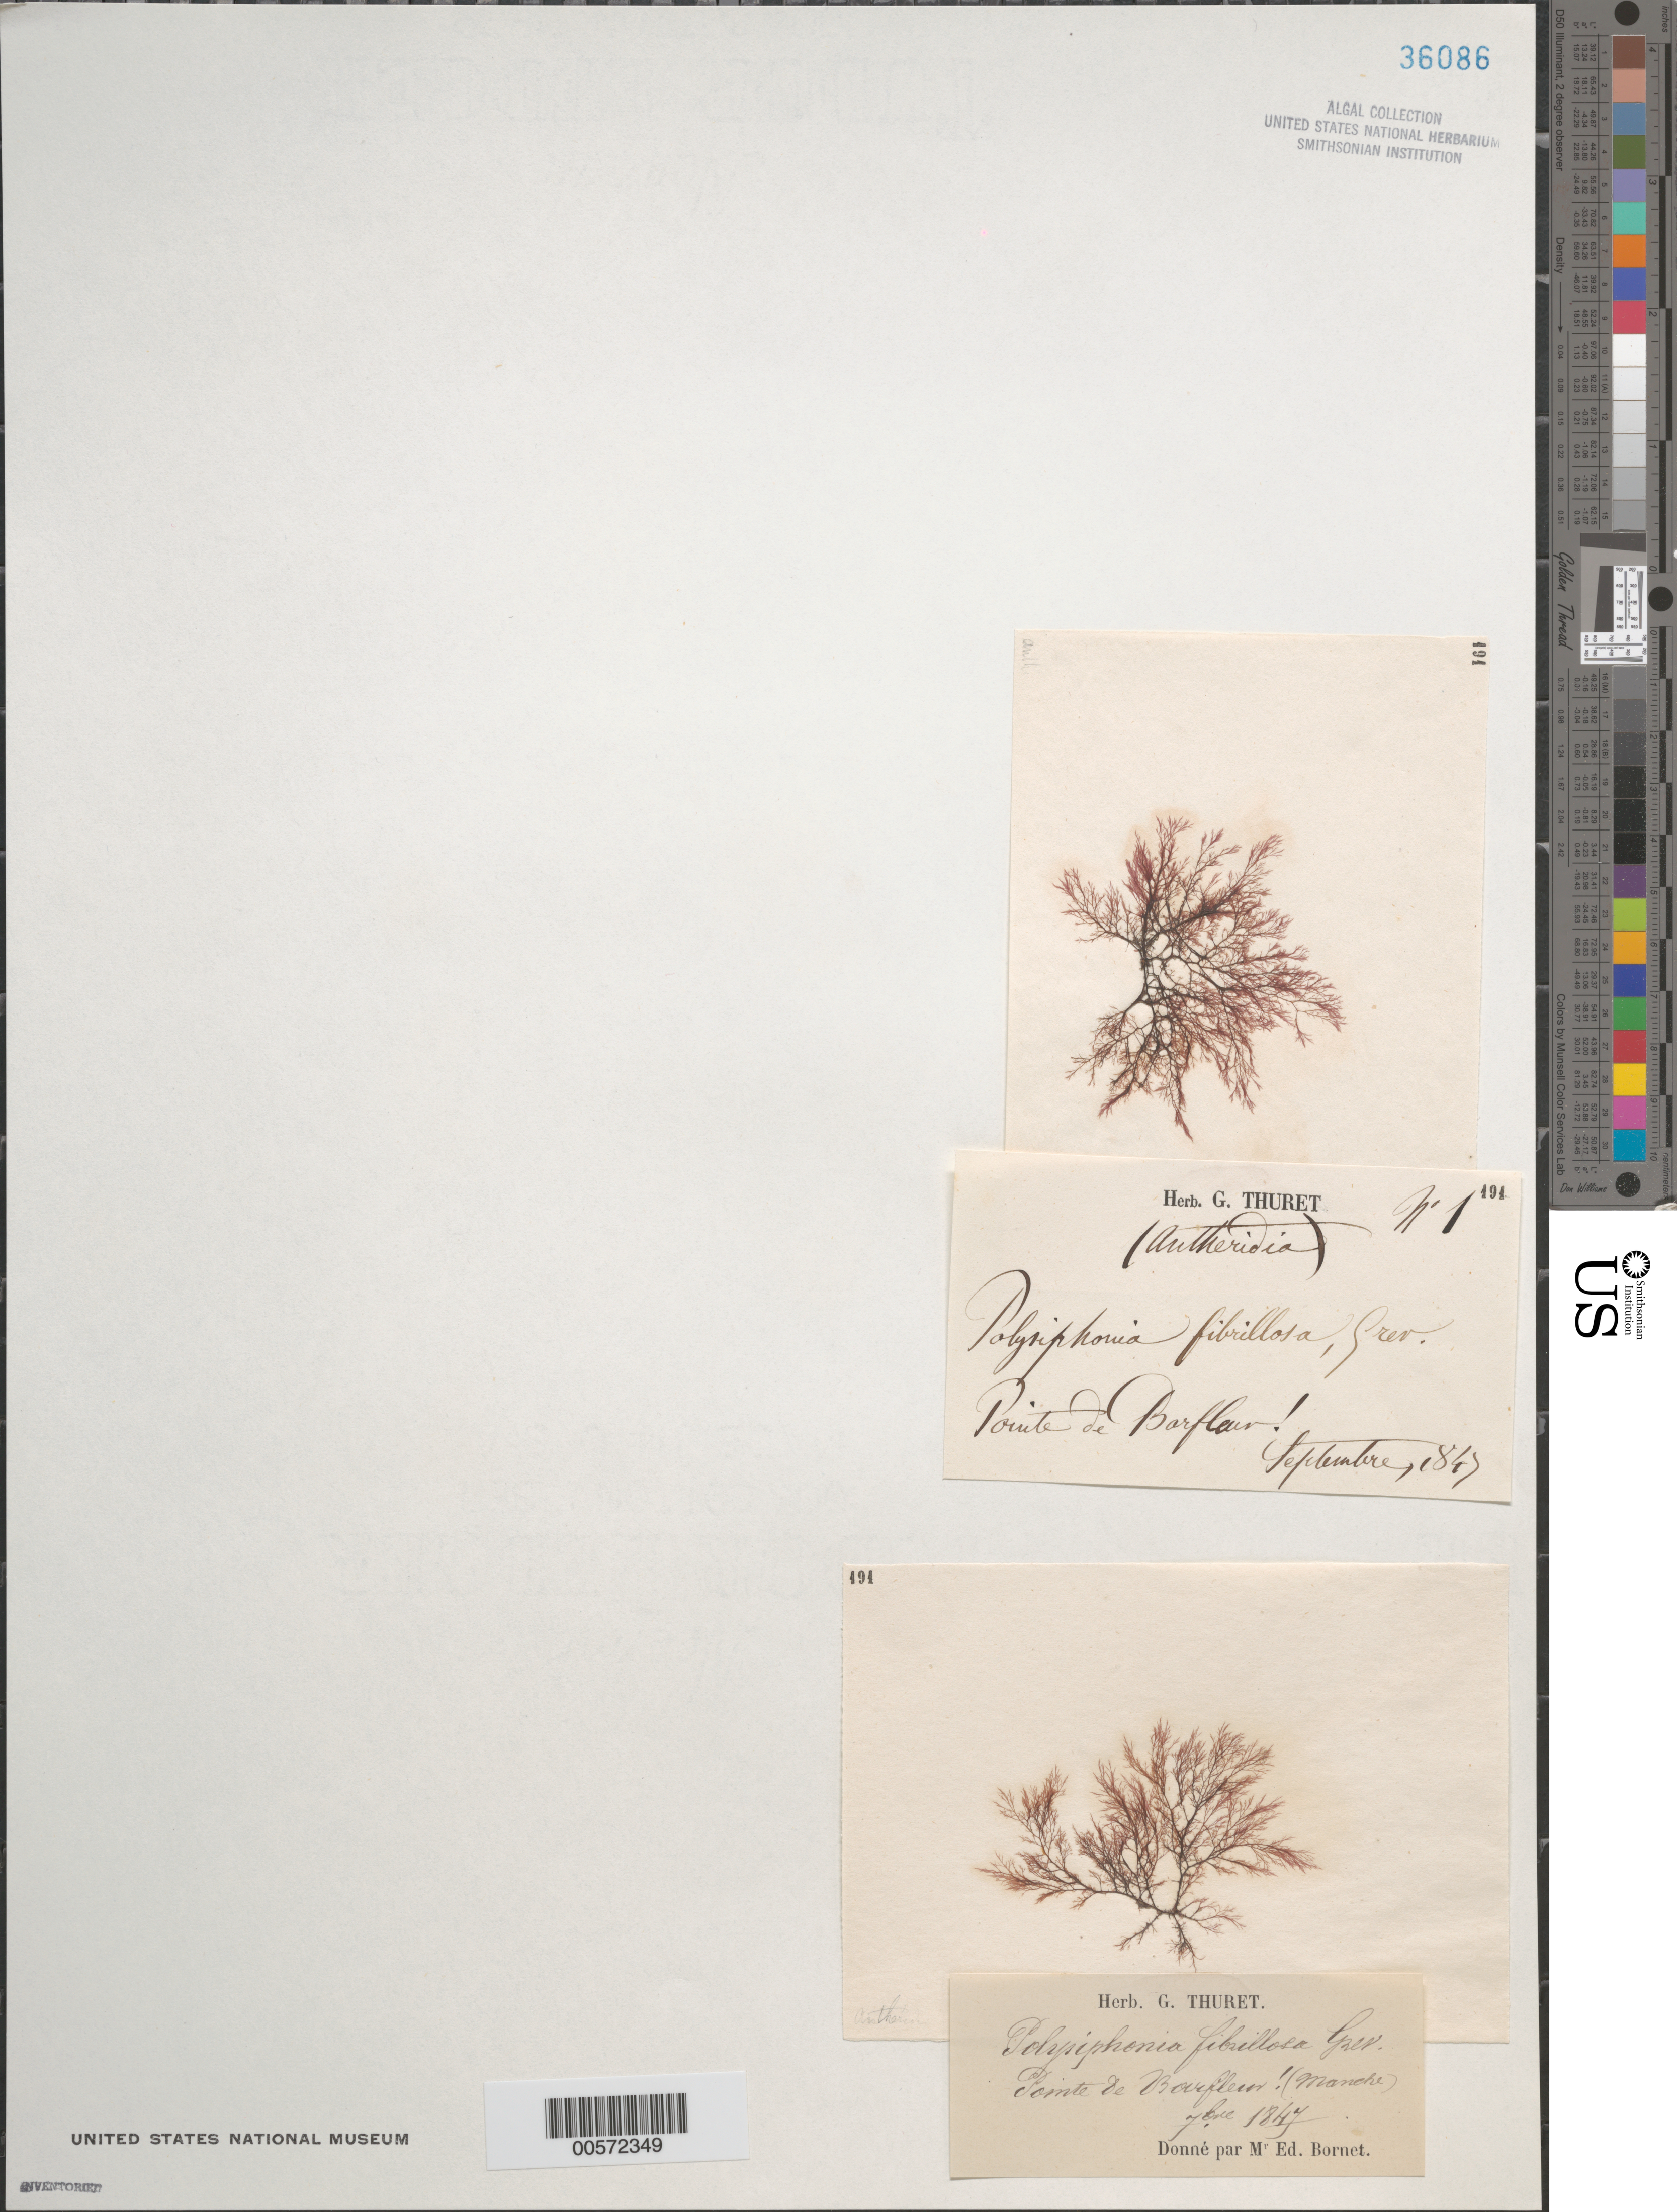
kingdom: Plantae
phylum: Rhodophyta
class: Florideophyceae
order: Ceramiales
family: Rhodomelaceae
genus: Leptosiphonia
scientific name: Leptosiphonia fibrillosa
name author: (C. Agardh) Savoie & G.W. Saunders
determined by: Algae name updating Project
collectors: Thuret, G. (herbarium)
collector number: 191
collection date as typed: Sep 1847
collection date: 1847-09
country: France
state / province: Normandie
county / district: Manche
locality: Pointe de barfleur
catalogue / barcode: US 36086